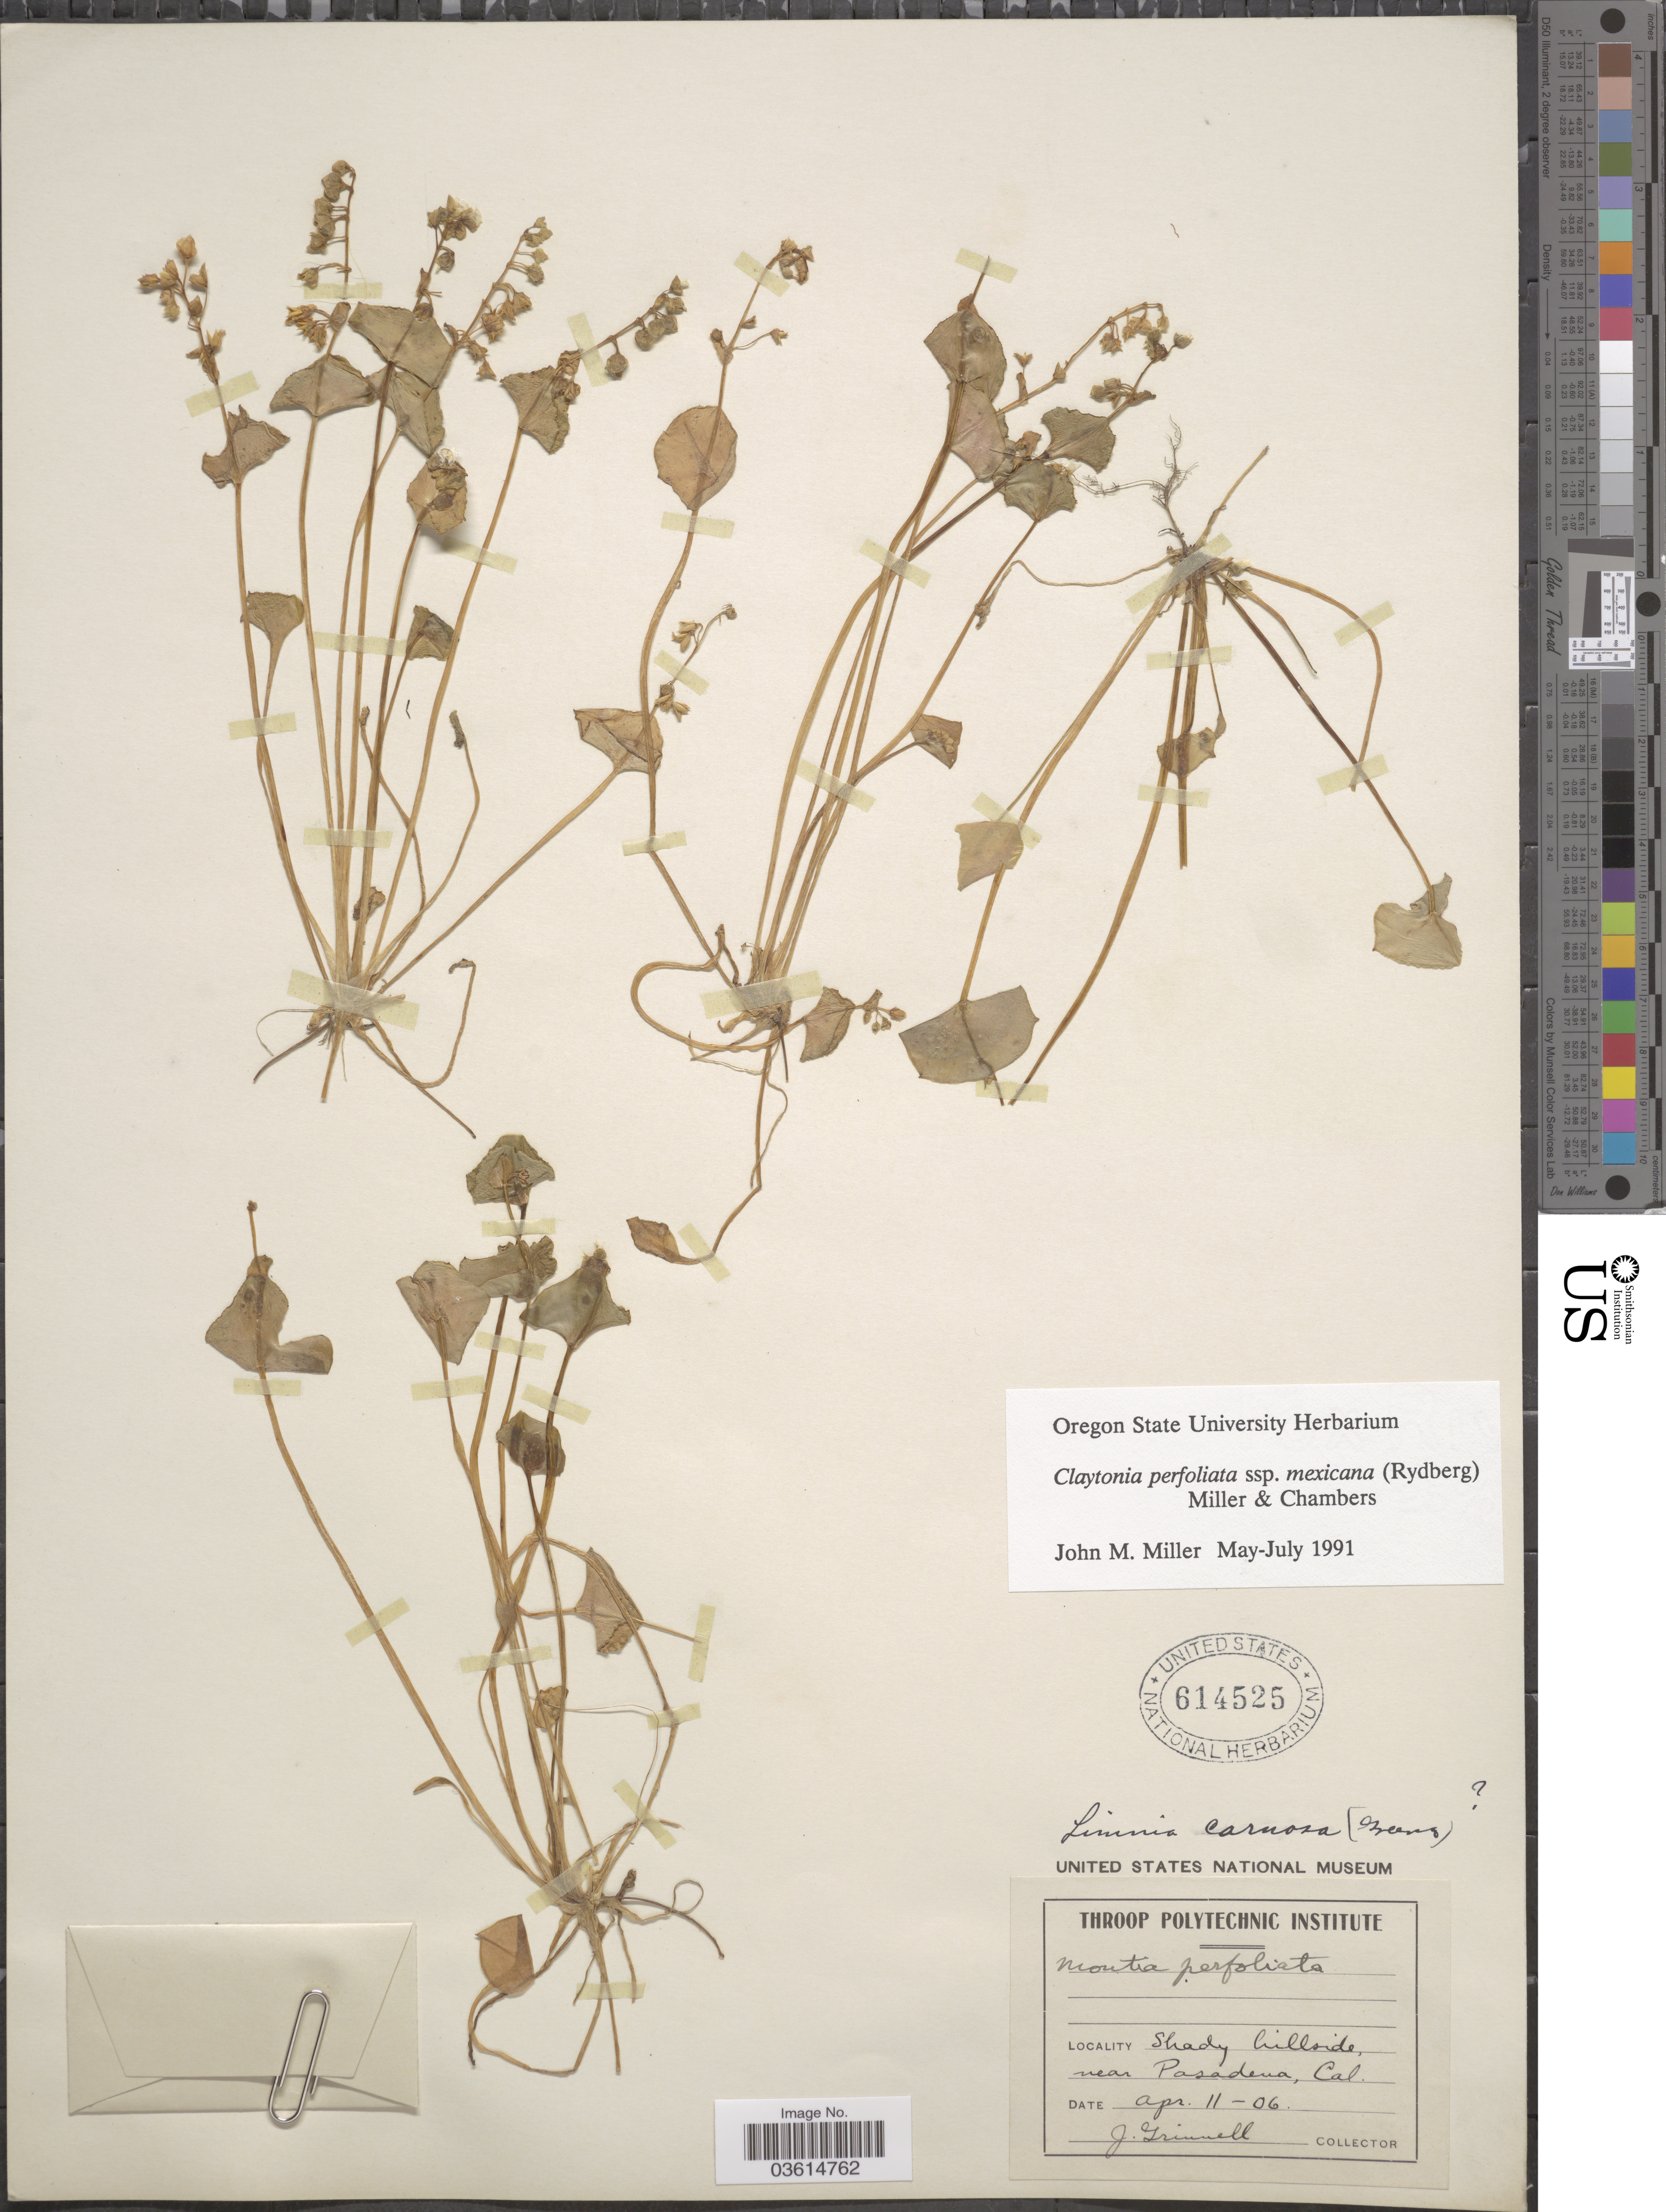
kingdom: Plantae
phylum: Tracheophyta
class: Magnoliopsida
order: Caryophyllales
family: Montiaceae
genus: Claytonia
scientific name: Claytonia perfoliata subsp. mexicana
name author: (Rydb.) Mill. & Chambers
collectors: J. Grinnell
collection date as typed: Transcribed d/m/y: 11/4/6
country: United States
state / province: California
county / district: Los Angeles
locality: Near Pasadena.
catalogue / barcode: US 614525